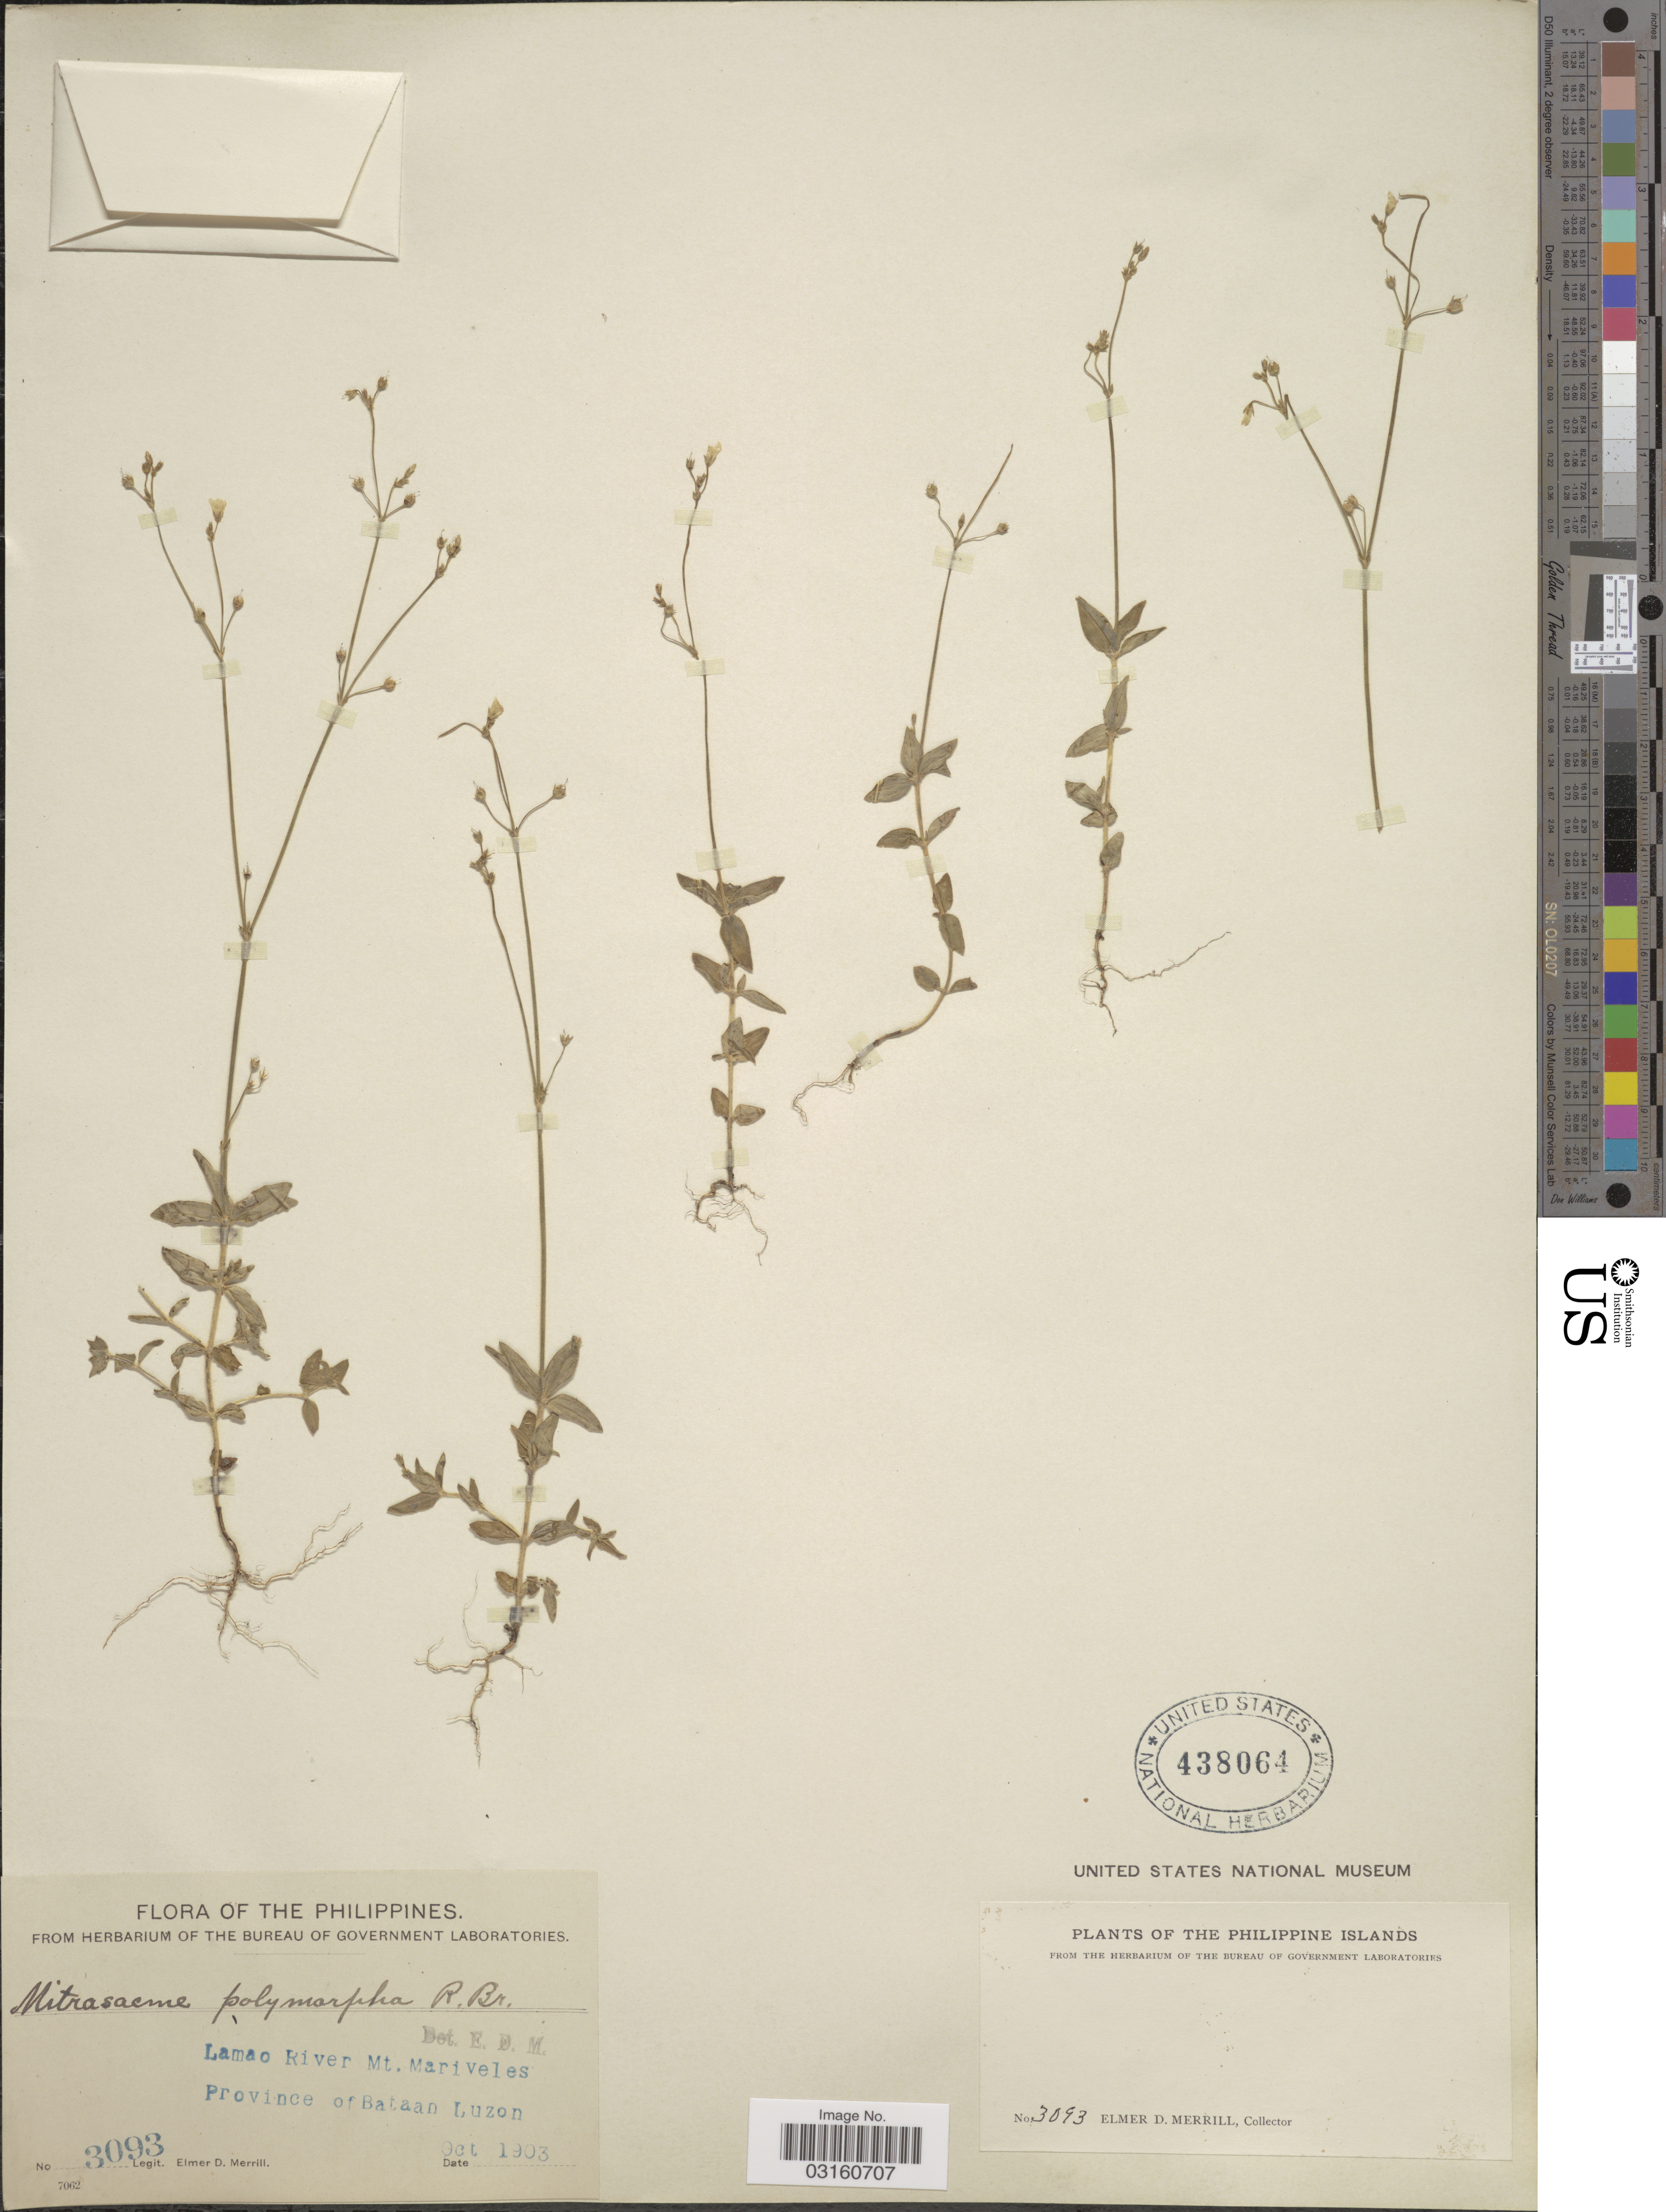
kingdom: Plantae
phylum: Tracheophyta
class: Magnoliopsida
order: Gentianales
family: Loganiaceae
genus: Mitrasacme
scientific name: Mitrasacme alsinoides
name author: R. Br.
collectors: E. D. Merrill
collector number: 3093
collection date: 1903-10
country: Philippines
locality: Philippine Islands. Lamao River Mt. Mariveles. Province of Bataan Luzon.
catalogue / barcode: US 438064